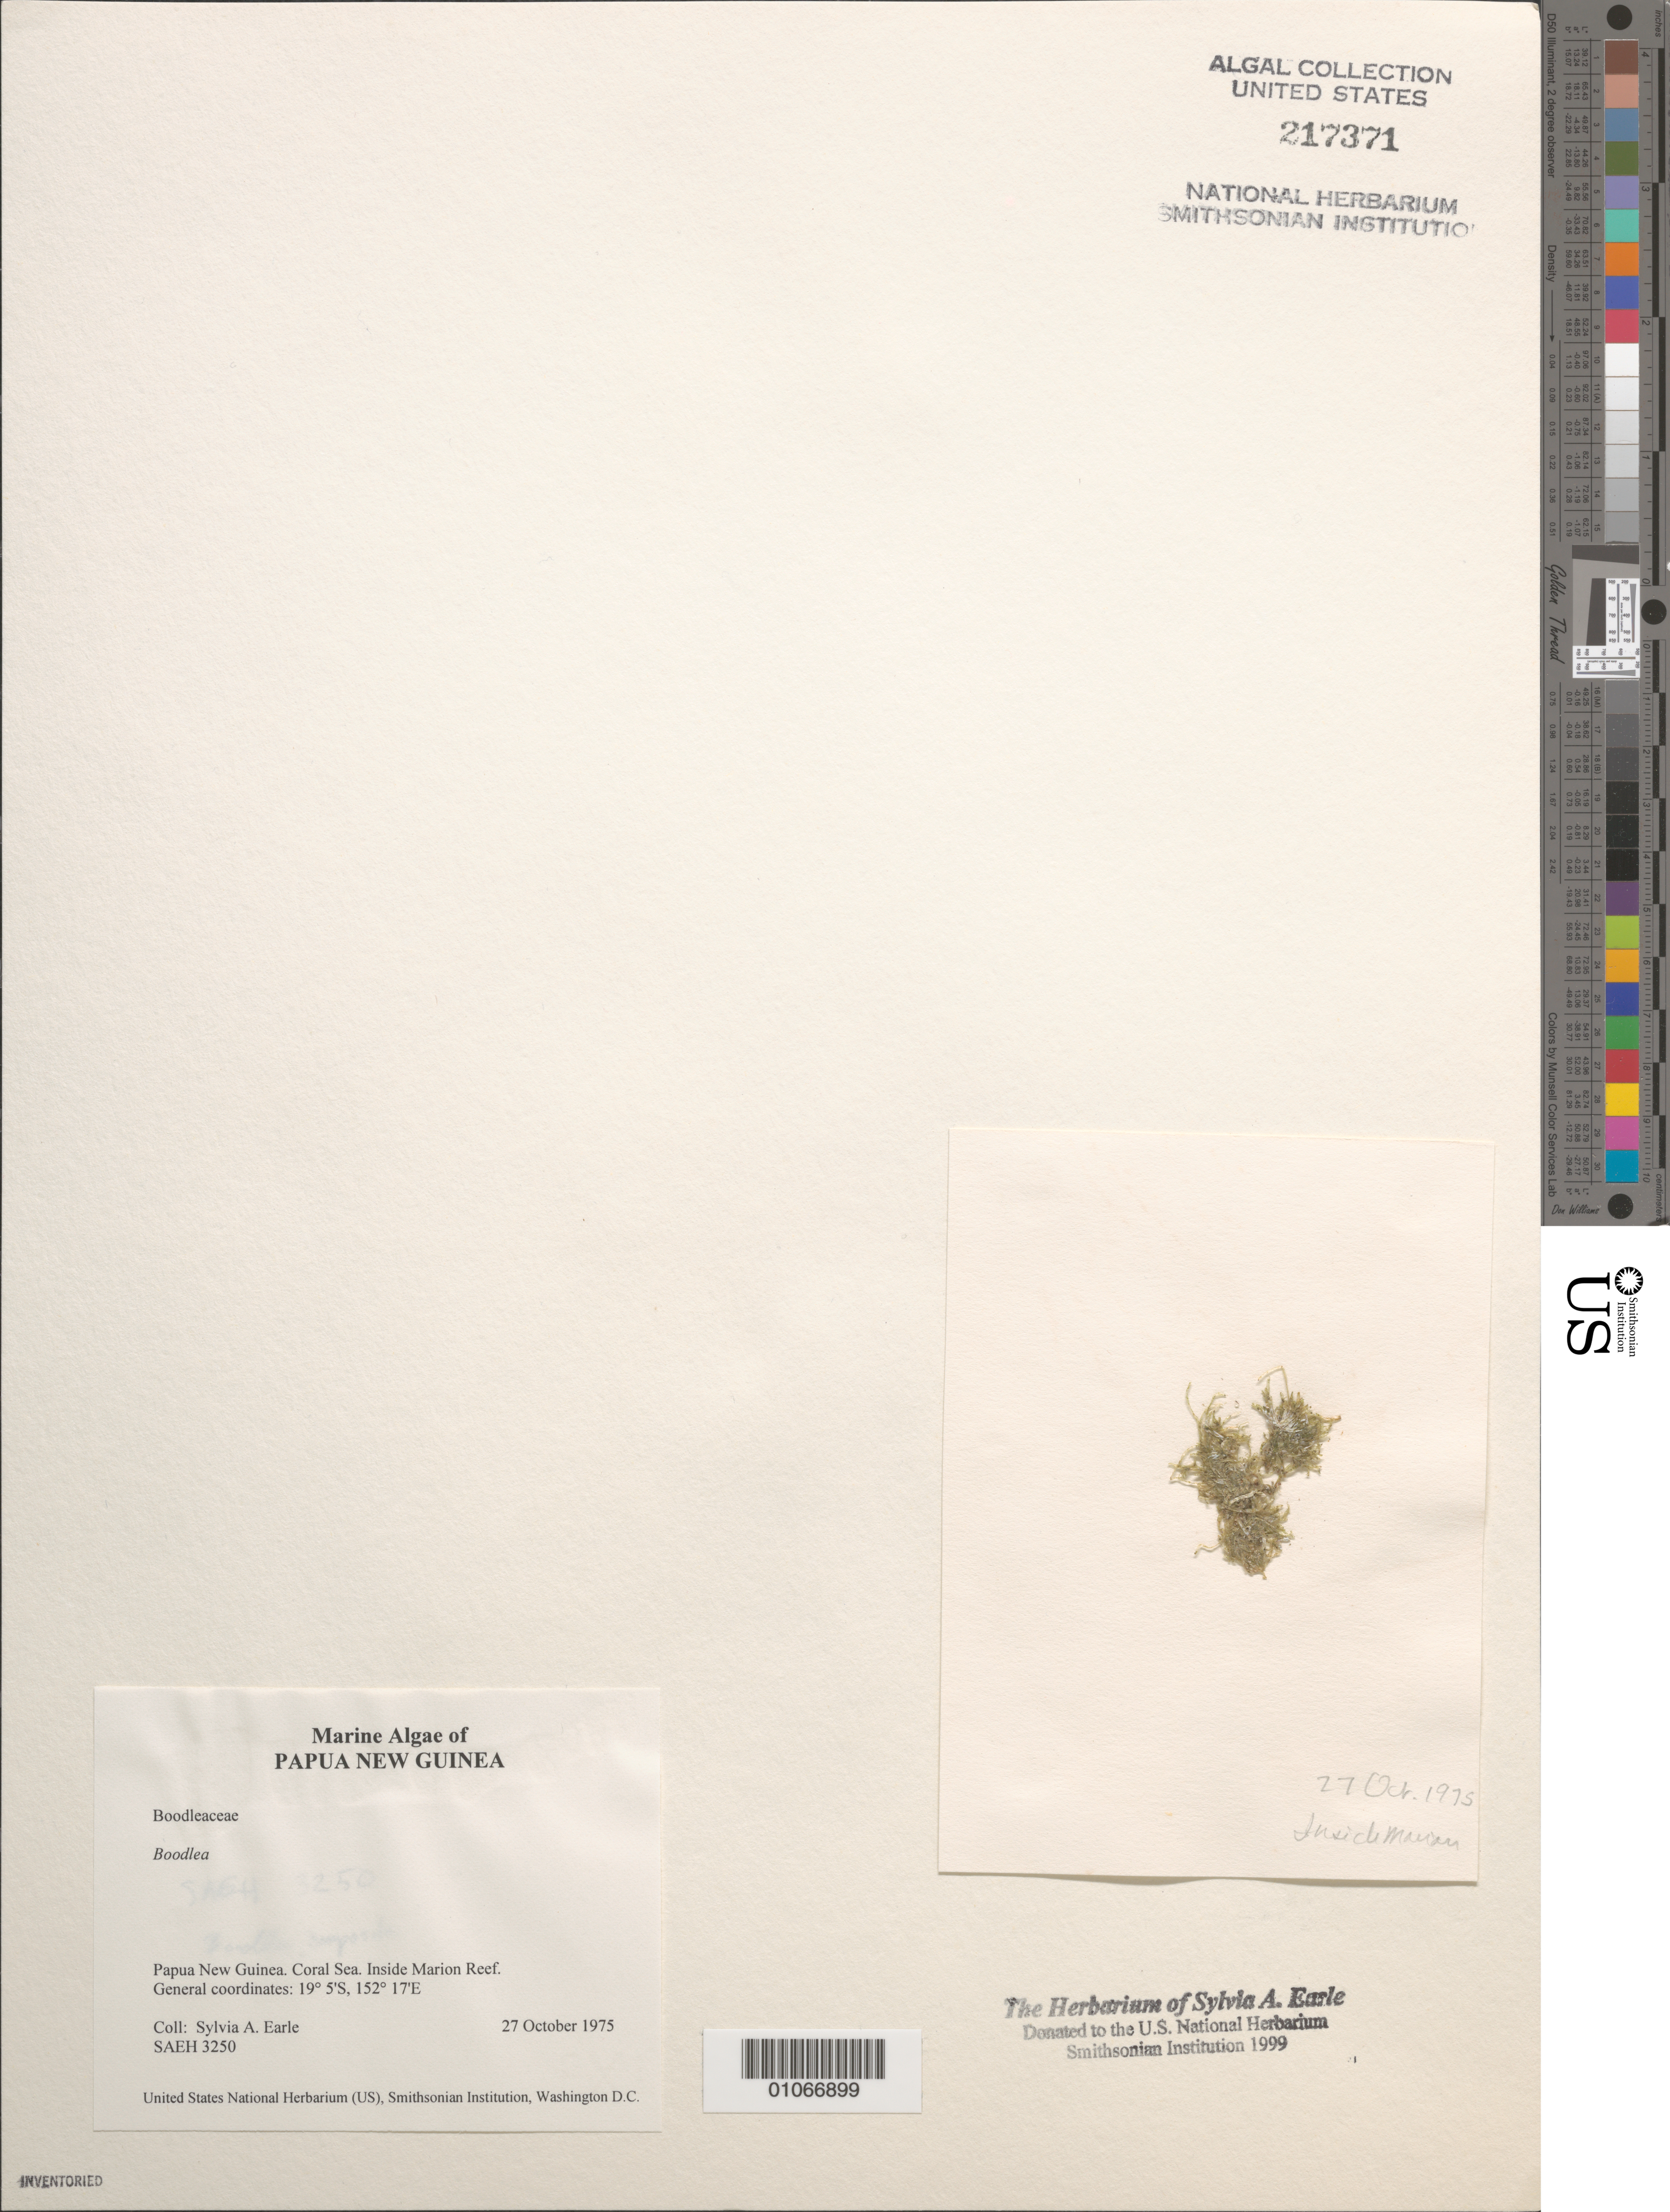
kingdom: Plantae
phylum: Chlorophyta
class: Ulvophyceae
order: Siphonocladales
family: Boodleaceae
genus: Boodlea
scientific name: Boodlea sp.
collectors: S. A. Earle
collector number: SAEH 3250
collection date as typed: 27 Oct 1975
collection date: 1975-10-27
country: Australia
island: Marion Reef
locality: Coral Sea, inside Marion Reef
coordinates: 19 5'S, 152 17'E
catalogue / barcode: US 217371